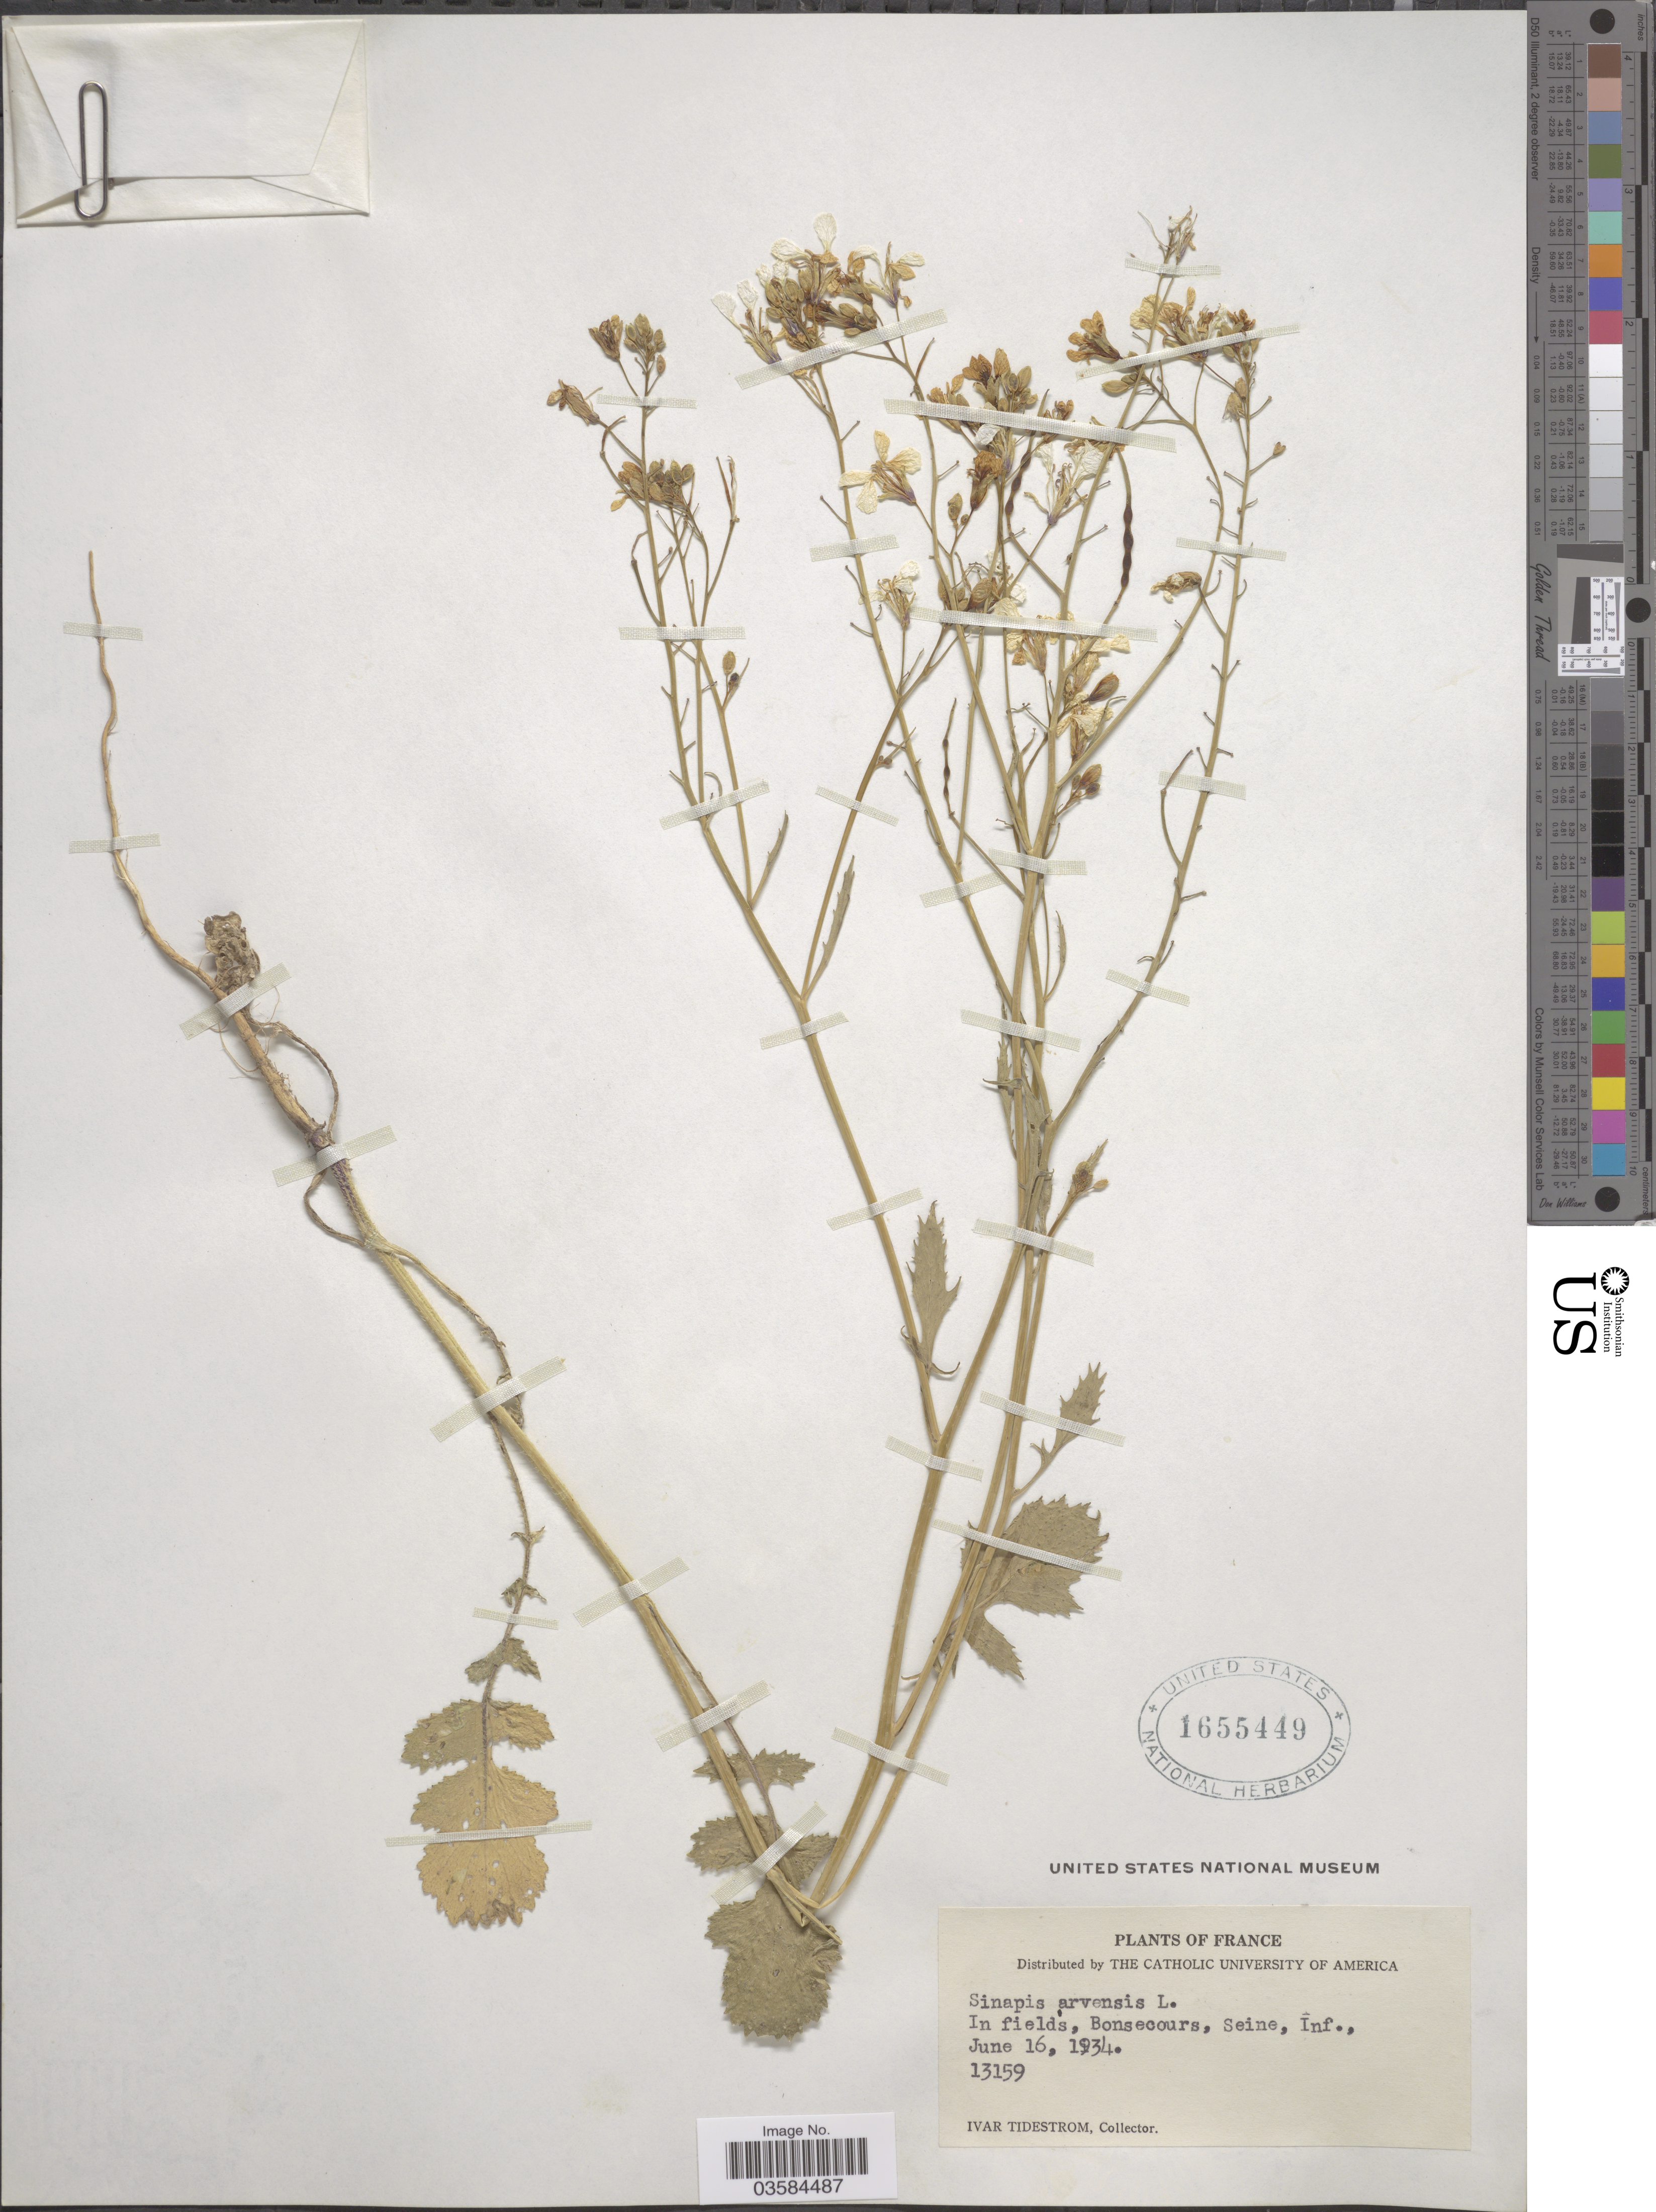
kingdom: Plantae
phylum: Tracheophyta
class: Magnoliopsida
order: Brassicales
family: Brassicaceae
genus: Sinapis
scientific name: Sinapis arvensis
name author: L.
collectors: I. F. Tidestrom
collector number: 13159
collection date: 1934-06-16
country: France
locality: In fields, Bonsecours, Seine, Inf.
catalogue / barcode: US 1655449